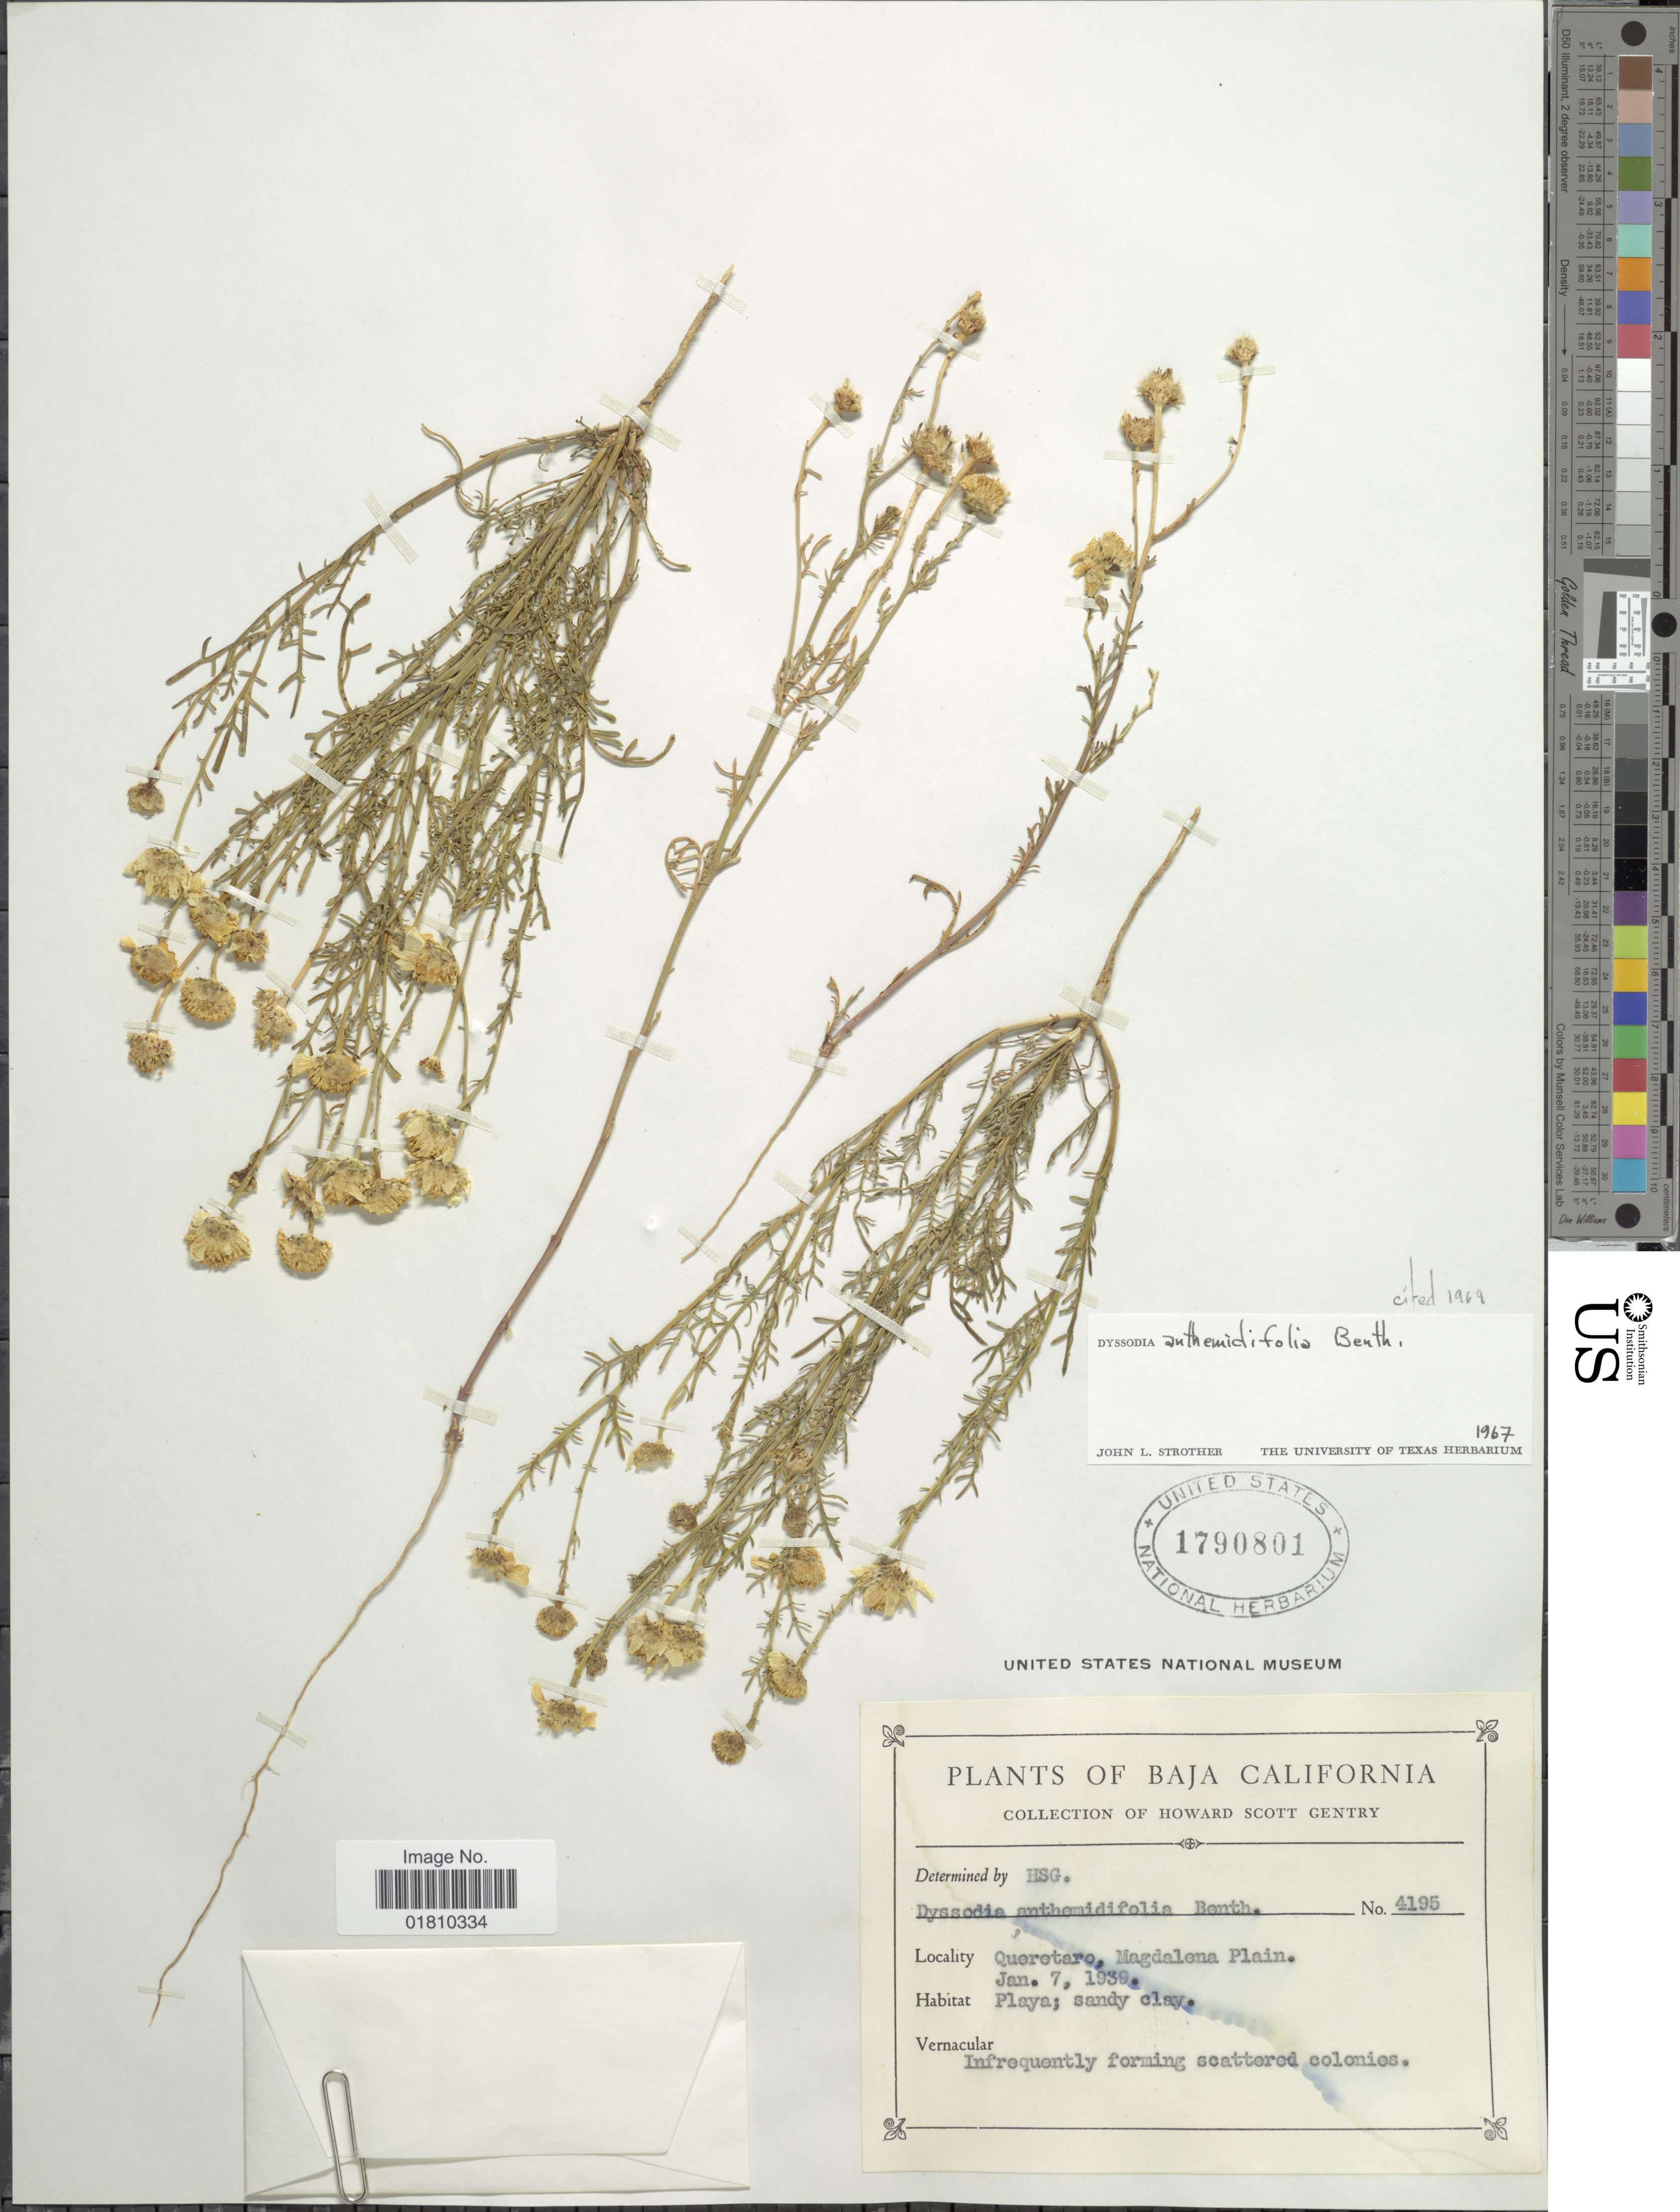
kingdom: Plantae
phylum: Tracheophyta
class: Magnoliopsida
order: Asterales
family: Asteraceae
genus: Boeberastrum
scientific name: Boeberastrum anthemidifolium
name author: Rydb.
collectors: H. S. Gentry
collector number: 4195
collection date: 1939-01-07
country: Mexico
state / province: Baja California Sur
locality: Queretaro, Magdalena Plain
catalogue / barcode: US 1790801